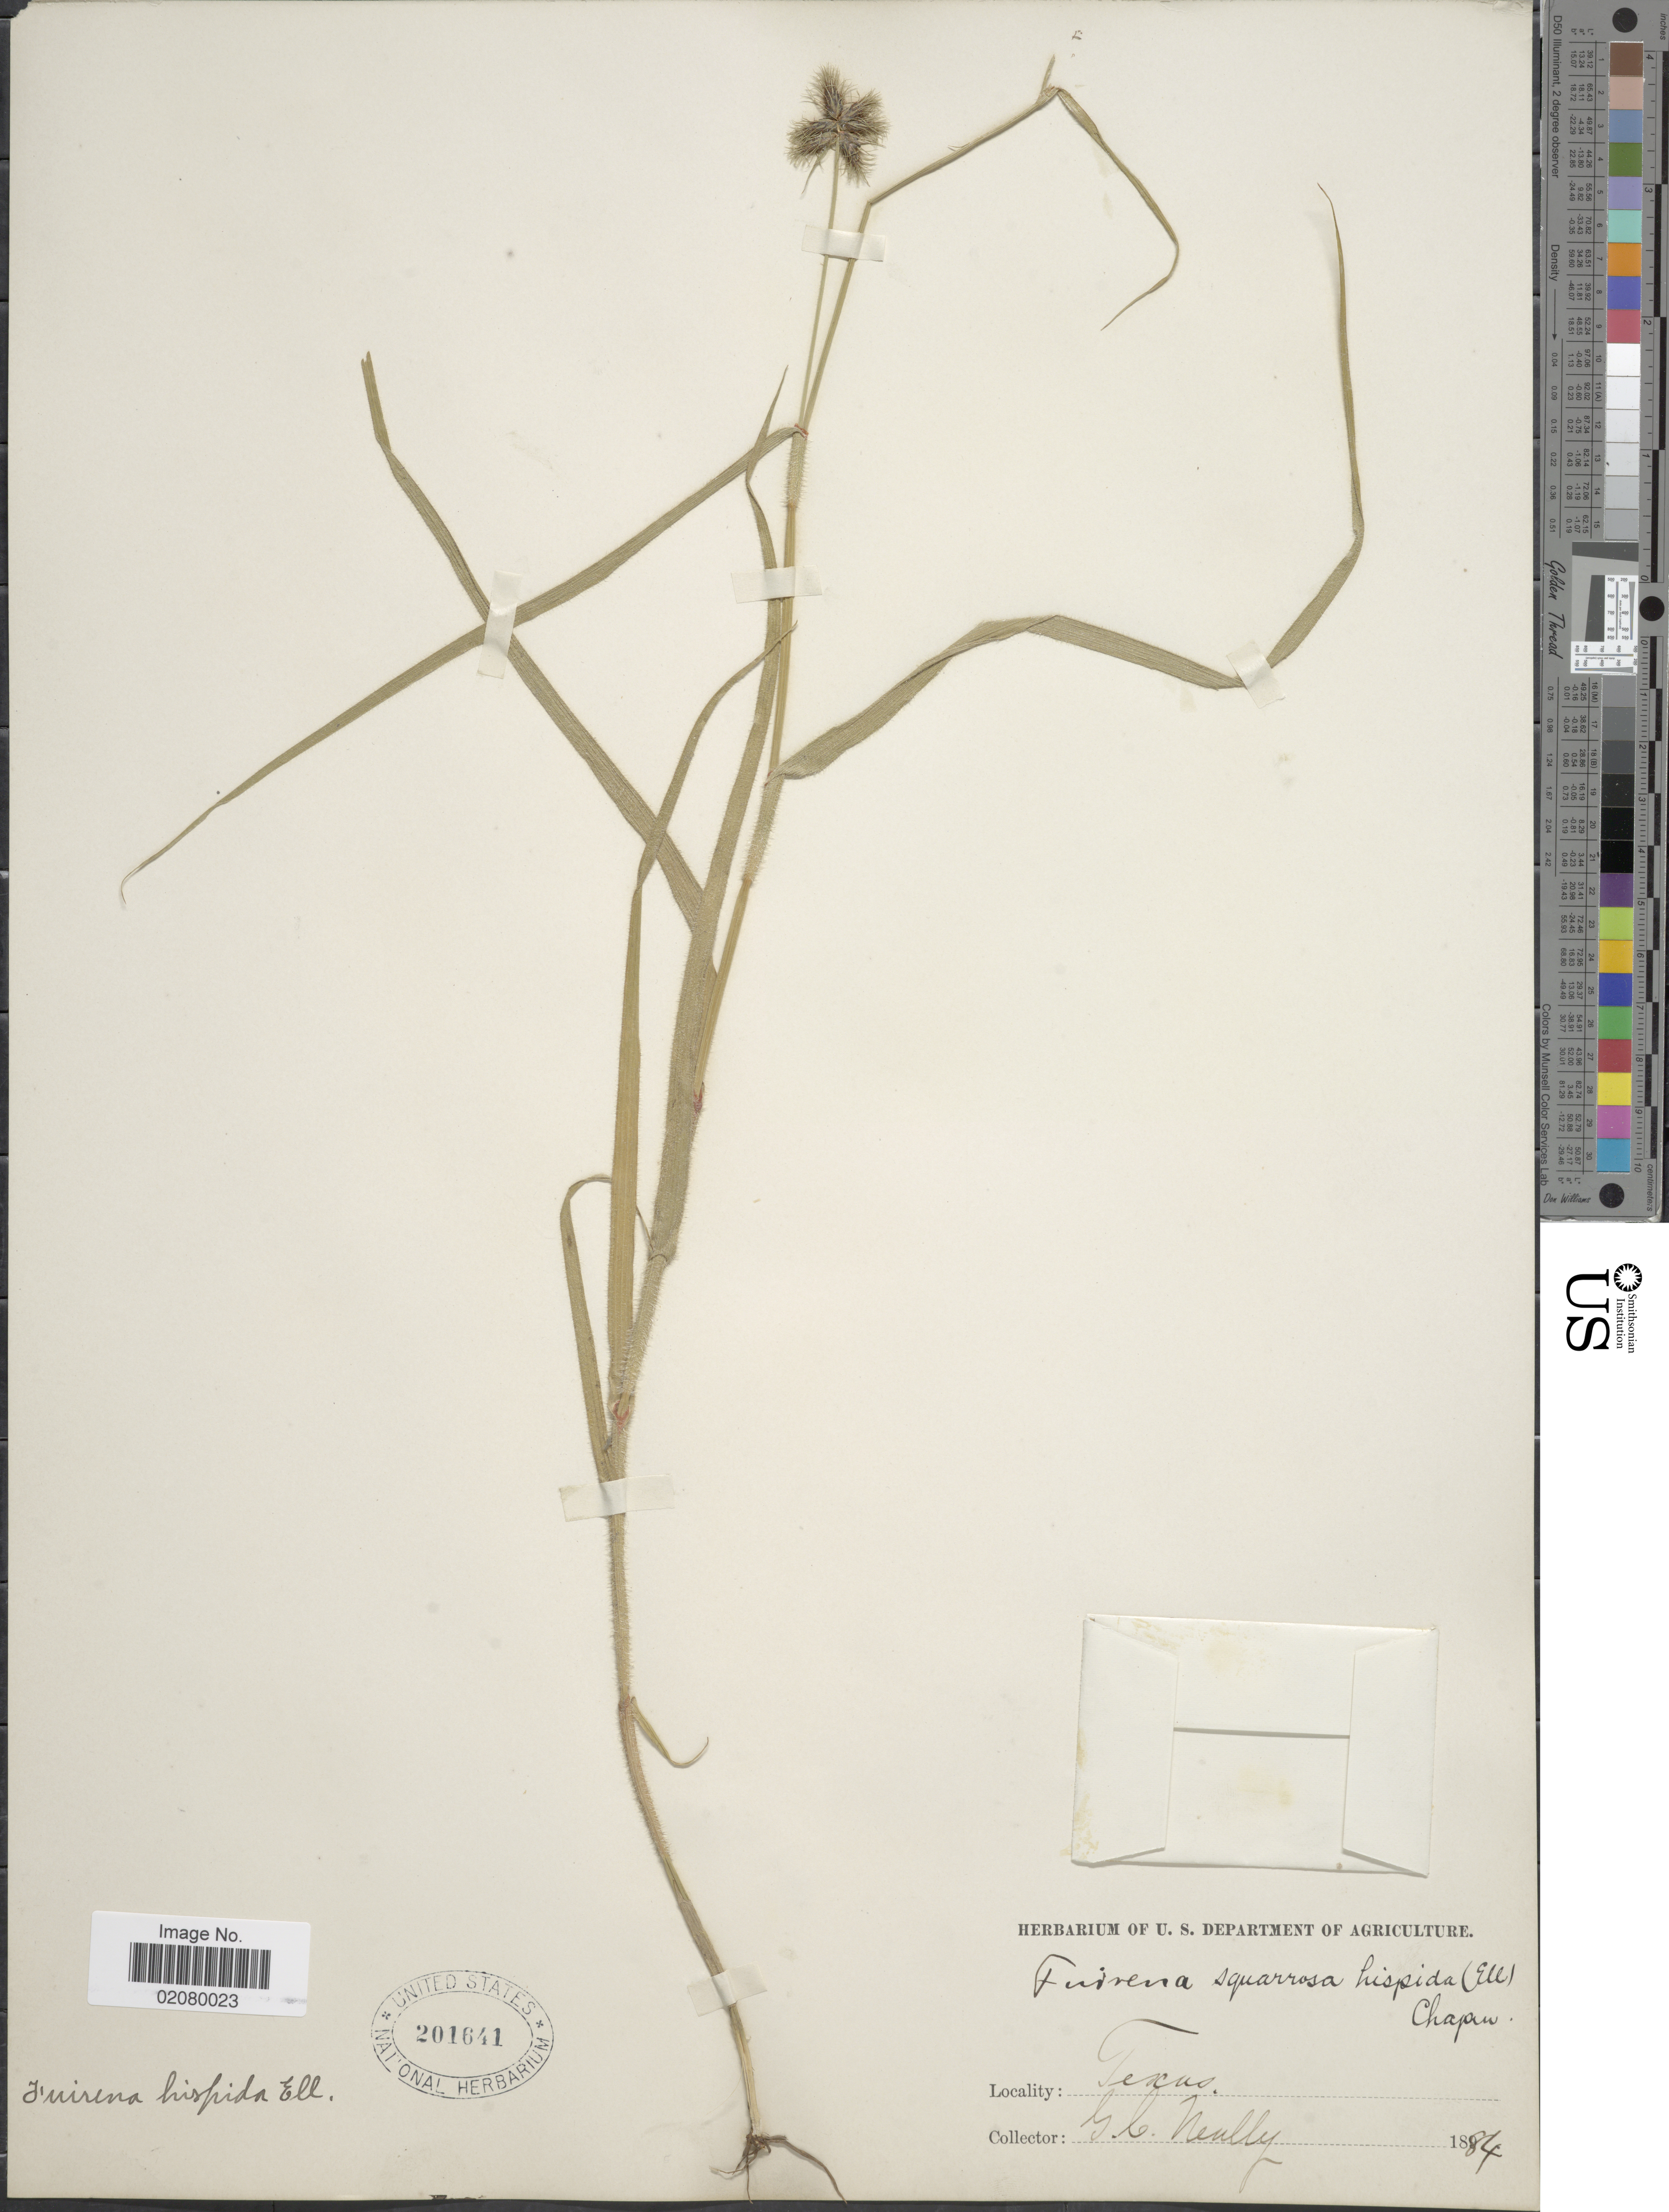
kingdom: Plantae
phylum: Tracheophyta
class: Liliopsida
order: Poales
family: Cyperaceae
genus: Fuirena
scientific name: Fuirena squarrosa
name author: Michx.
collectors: G. C. Nealley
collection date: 1884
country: United States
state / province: Texas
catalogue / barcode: US 201641